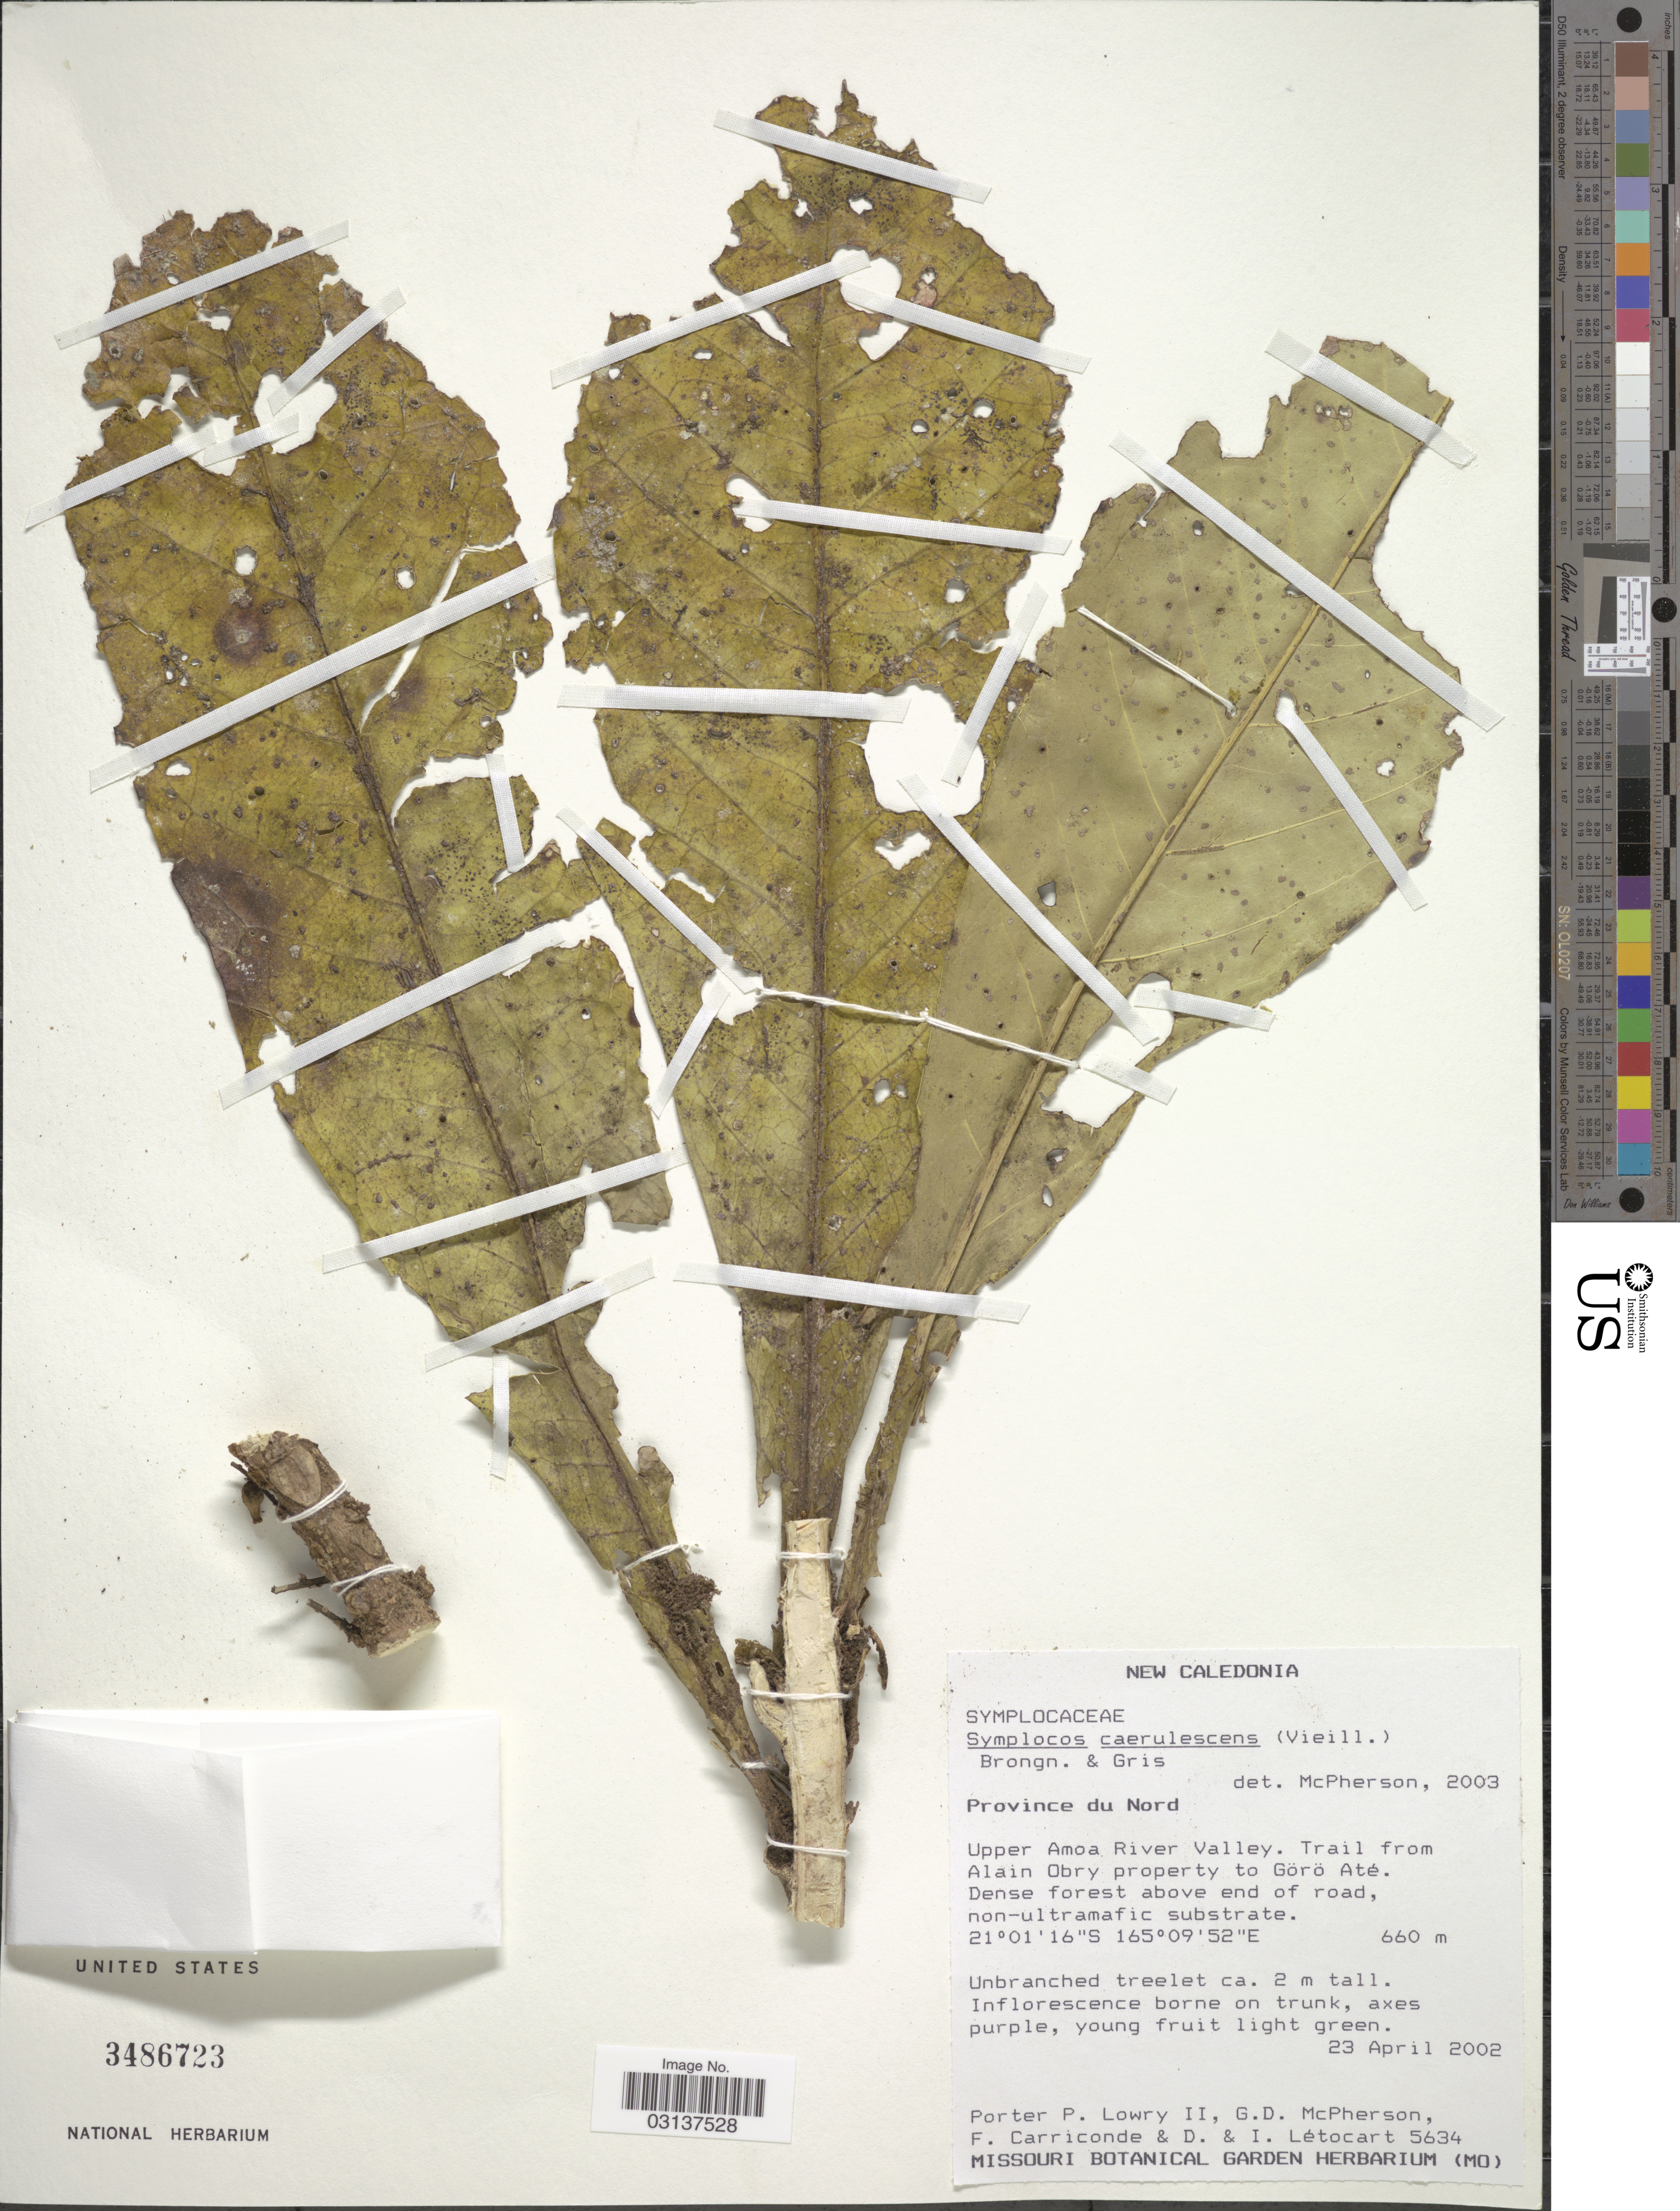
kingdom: Plantae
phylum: Tracheophyta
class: Magnoliopsida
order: Ericales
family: Symplocaceae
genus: Symplocos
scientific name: Symplocos caerulescens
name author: (Vieill.) Brongn. & Gris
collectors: P. P. Lowry, G. D. McPherson, F. Carriconde, D. Letocart & I. Letocart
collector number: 5634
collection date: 2002-04-23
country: New Caledonia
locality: Province du Nord, Upper Amoa River Valley. Trail from Alain Obry property to Görö Até.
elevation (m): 660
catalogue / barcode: US 3486723